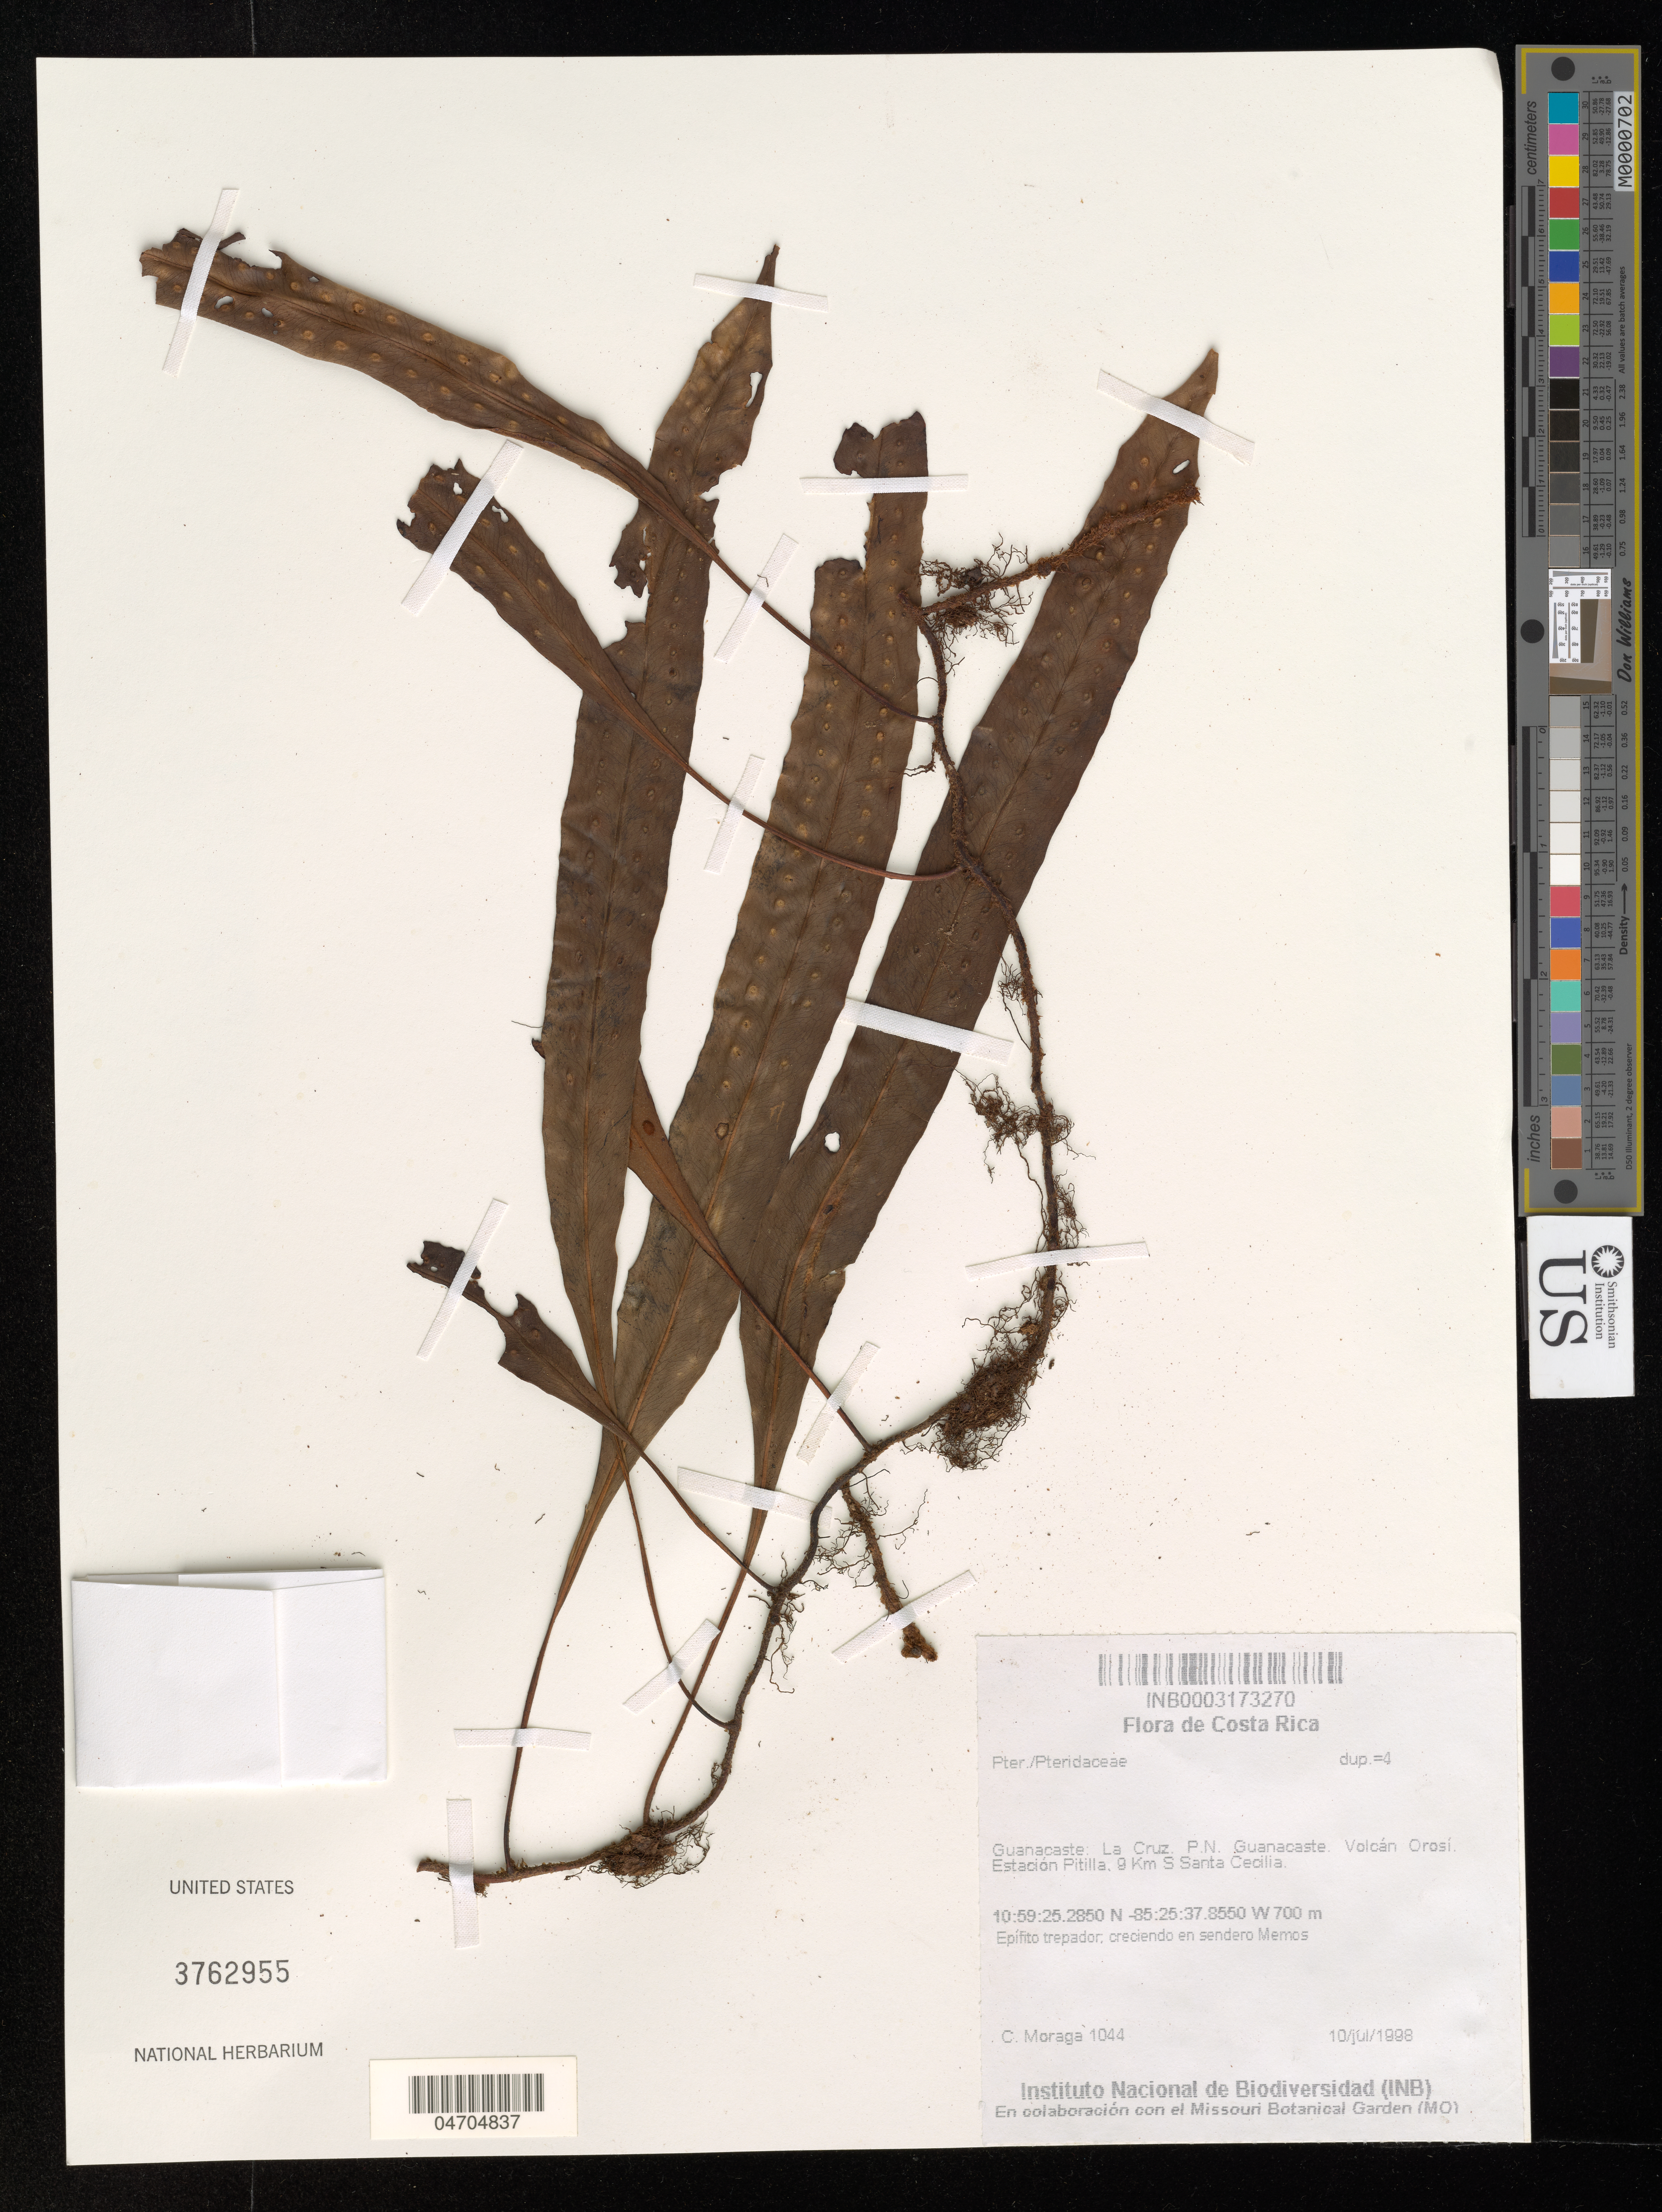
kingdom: Plantae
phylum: Tracheophyta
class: Polypodiopsida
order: Polypodiales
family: Pteridaceae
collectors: C. Moraga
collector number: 1044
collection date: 1998-07-10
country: Costa Rica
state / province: Guanacaste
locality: La Cruz. P. N. Guanacaste. Volcán Orosí. Estación Pitilla, 9 Km S Santa Cecilia.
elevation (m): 700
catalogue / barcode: US 3762955